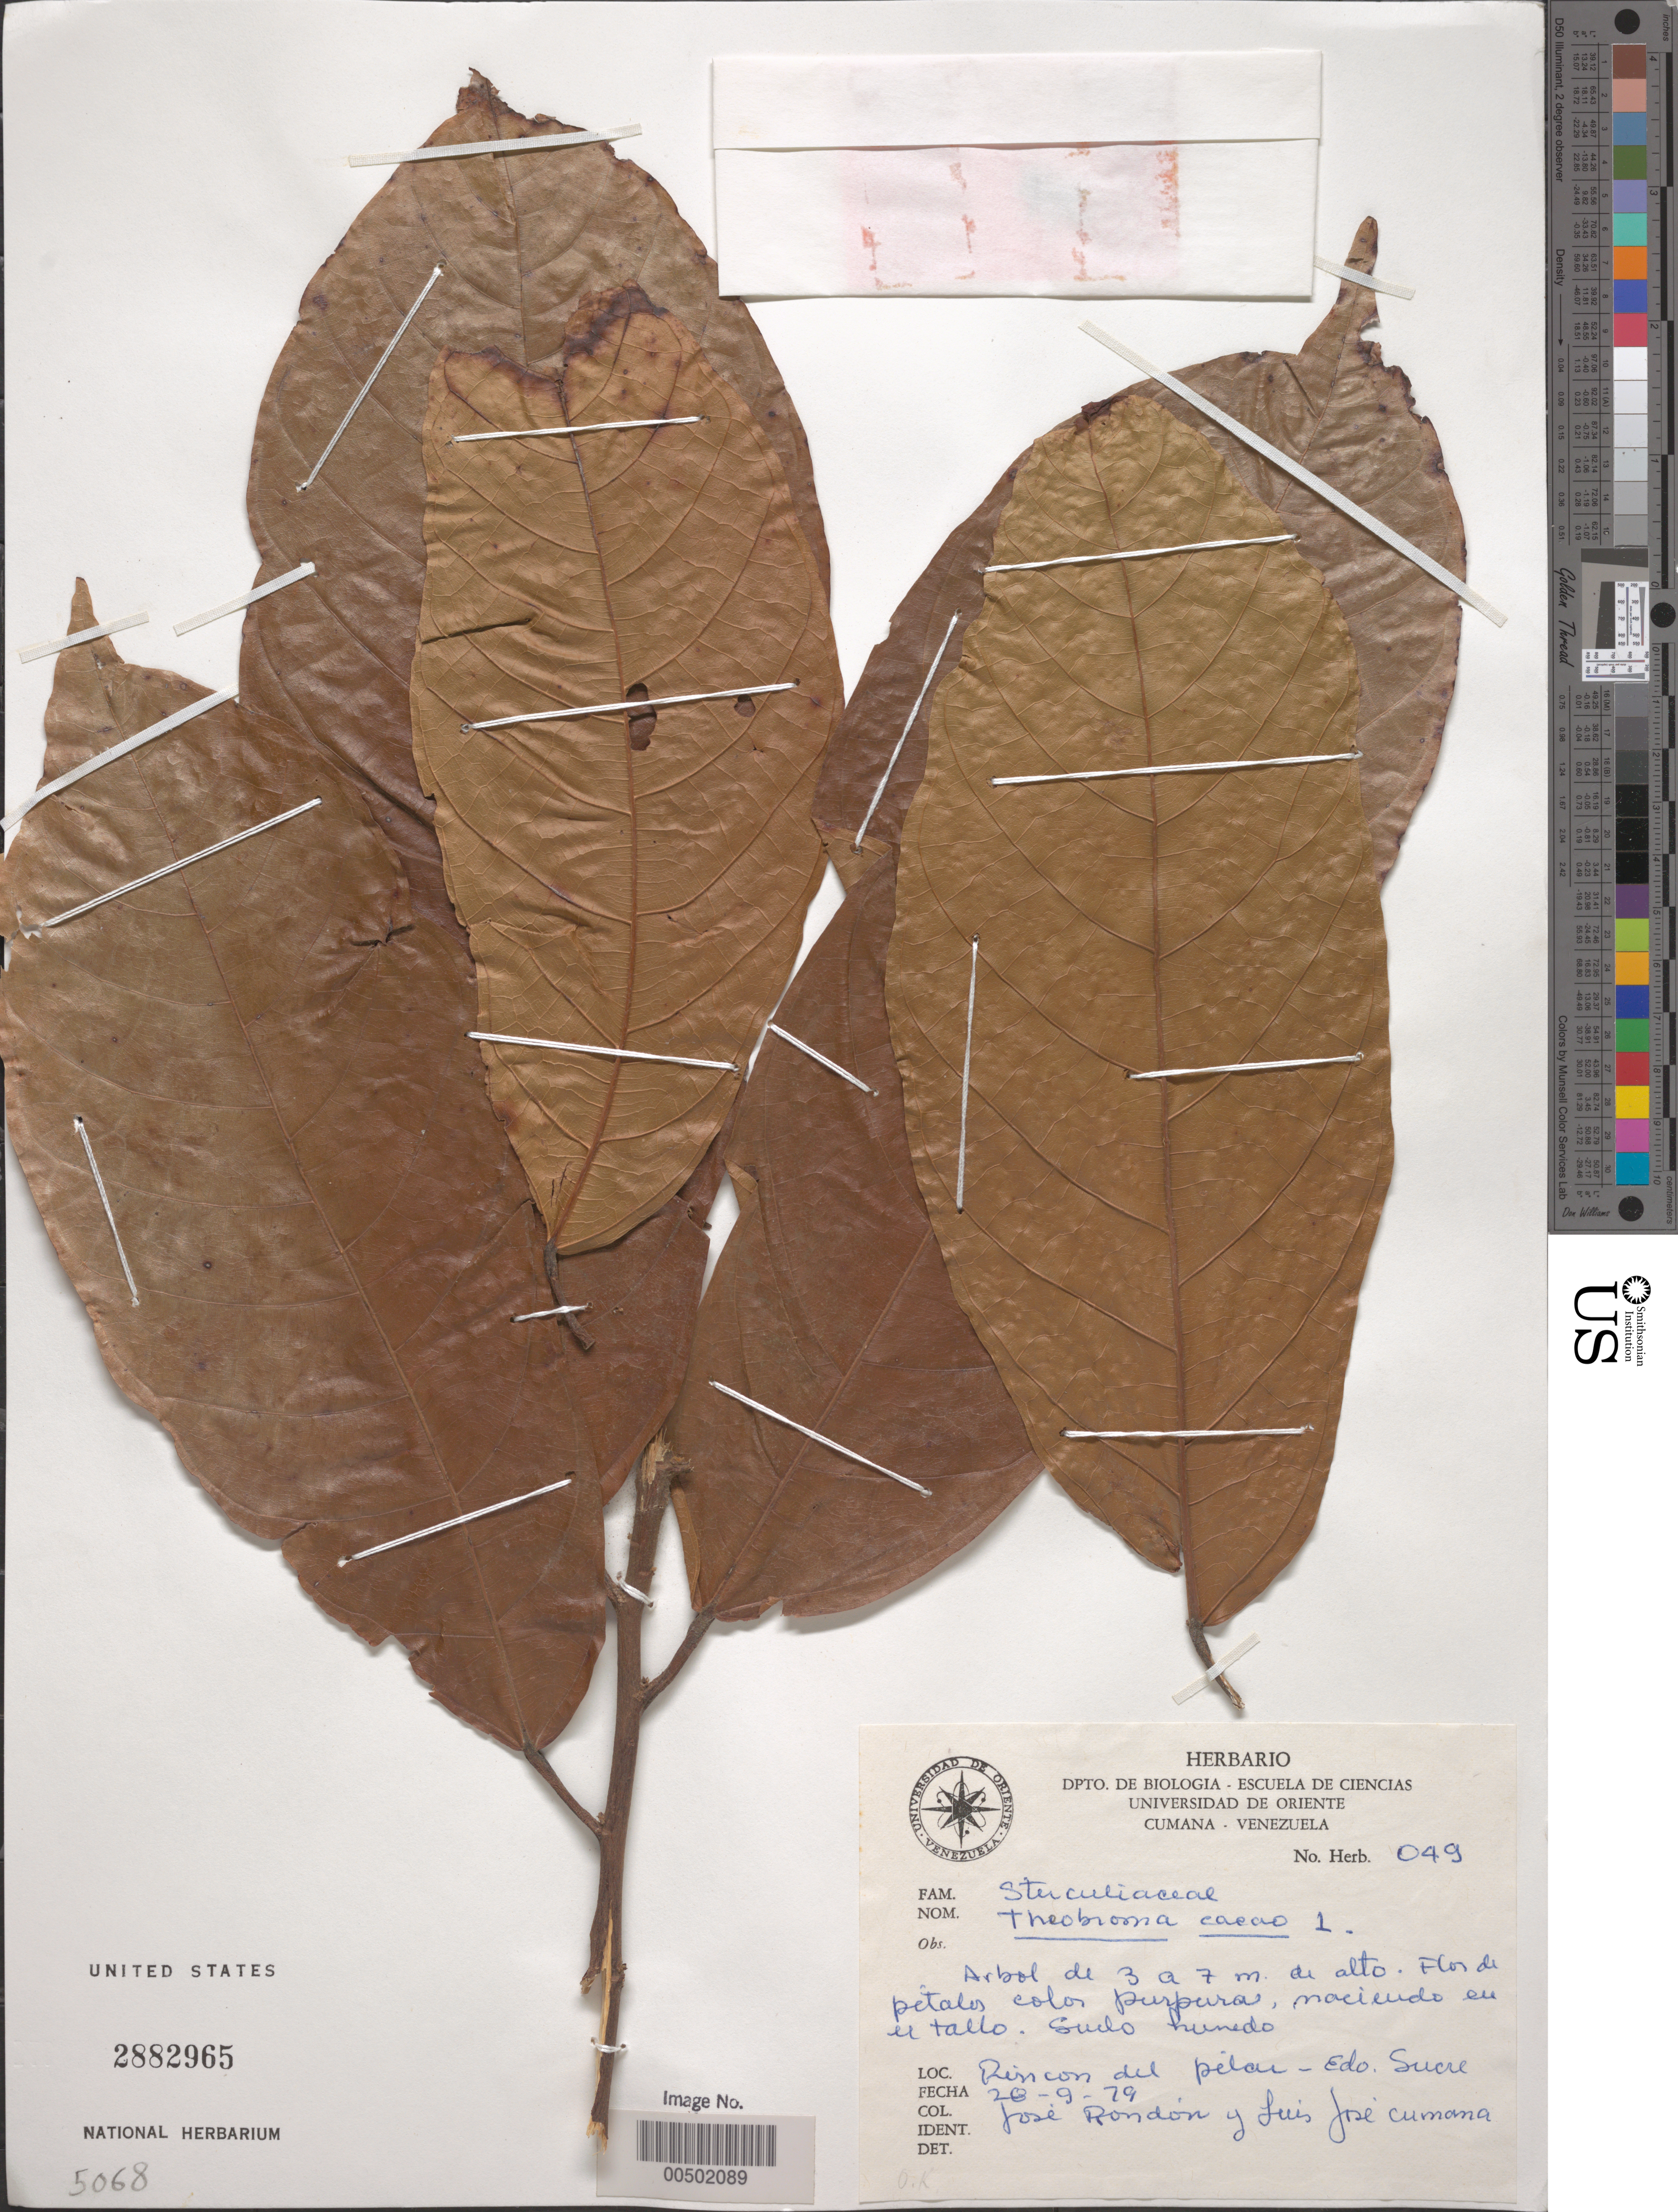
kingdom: Plantae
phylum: Tracheophyta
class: Magnoliopsida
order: Malvales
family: Malvaceae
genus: Theobroma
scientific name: Theobroma cacao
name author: L.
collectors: J. Rondón & L. J. Cumaná C.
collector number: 049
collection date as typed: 28 Sep 1979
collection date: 1979-09-28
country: Venezuela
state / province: Sucre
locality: Rincon del pilar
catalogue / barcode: US 2882965